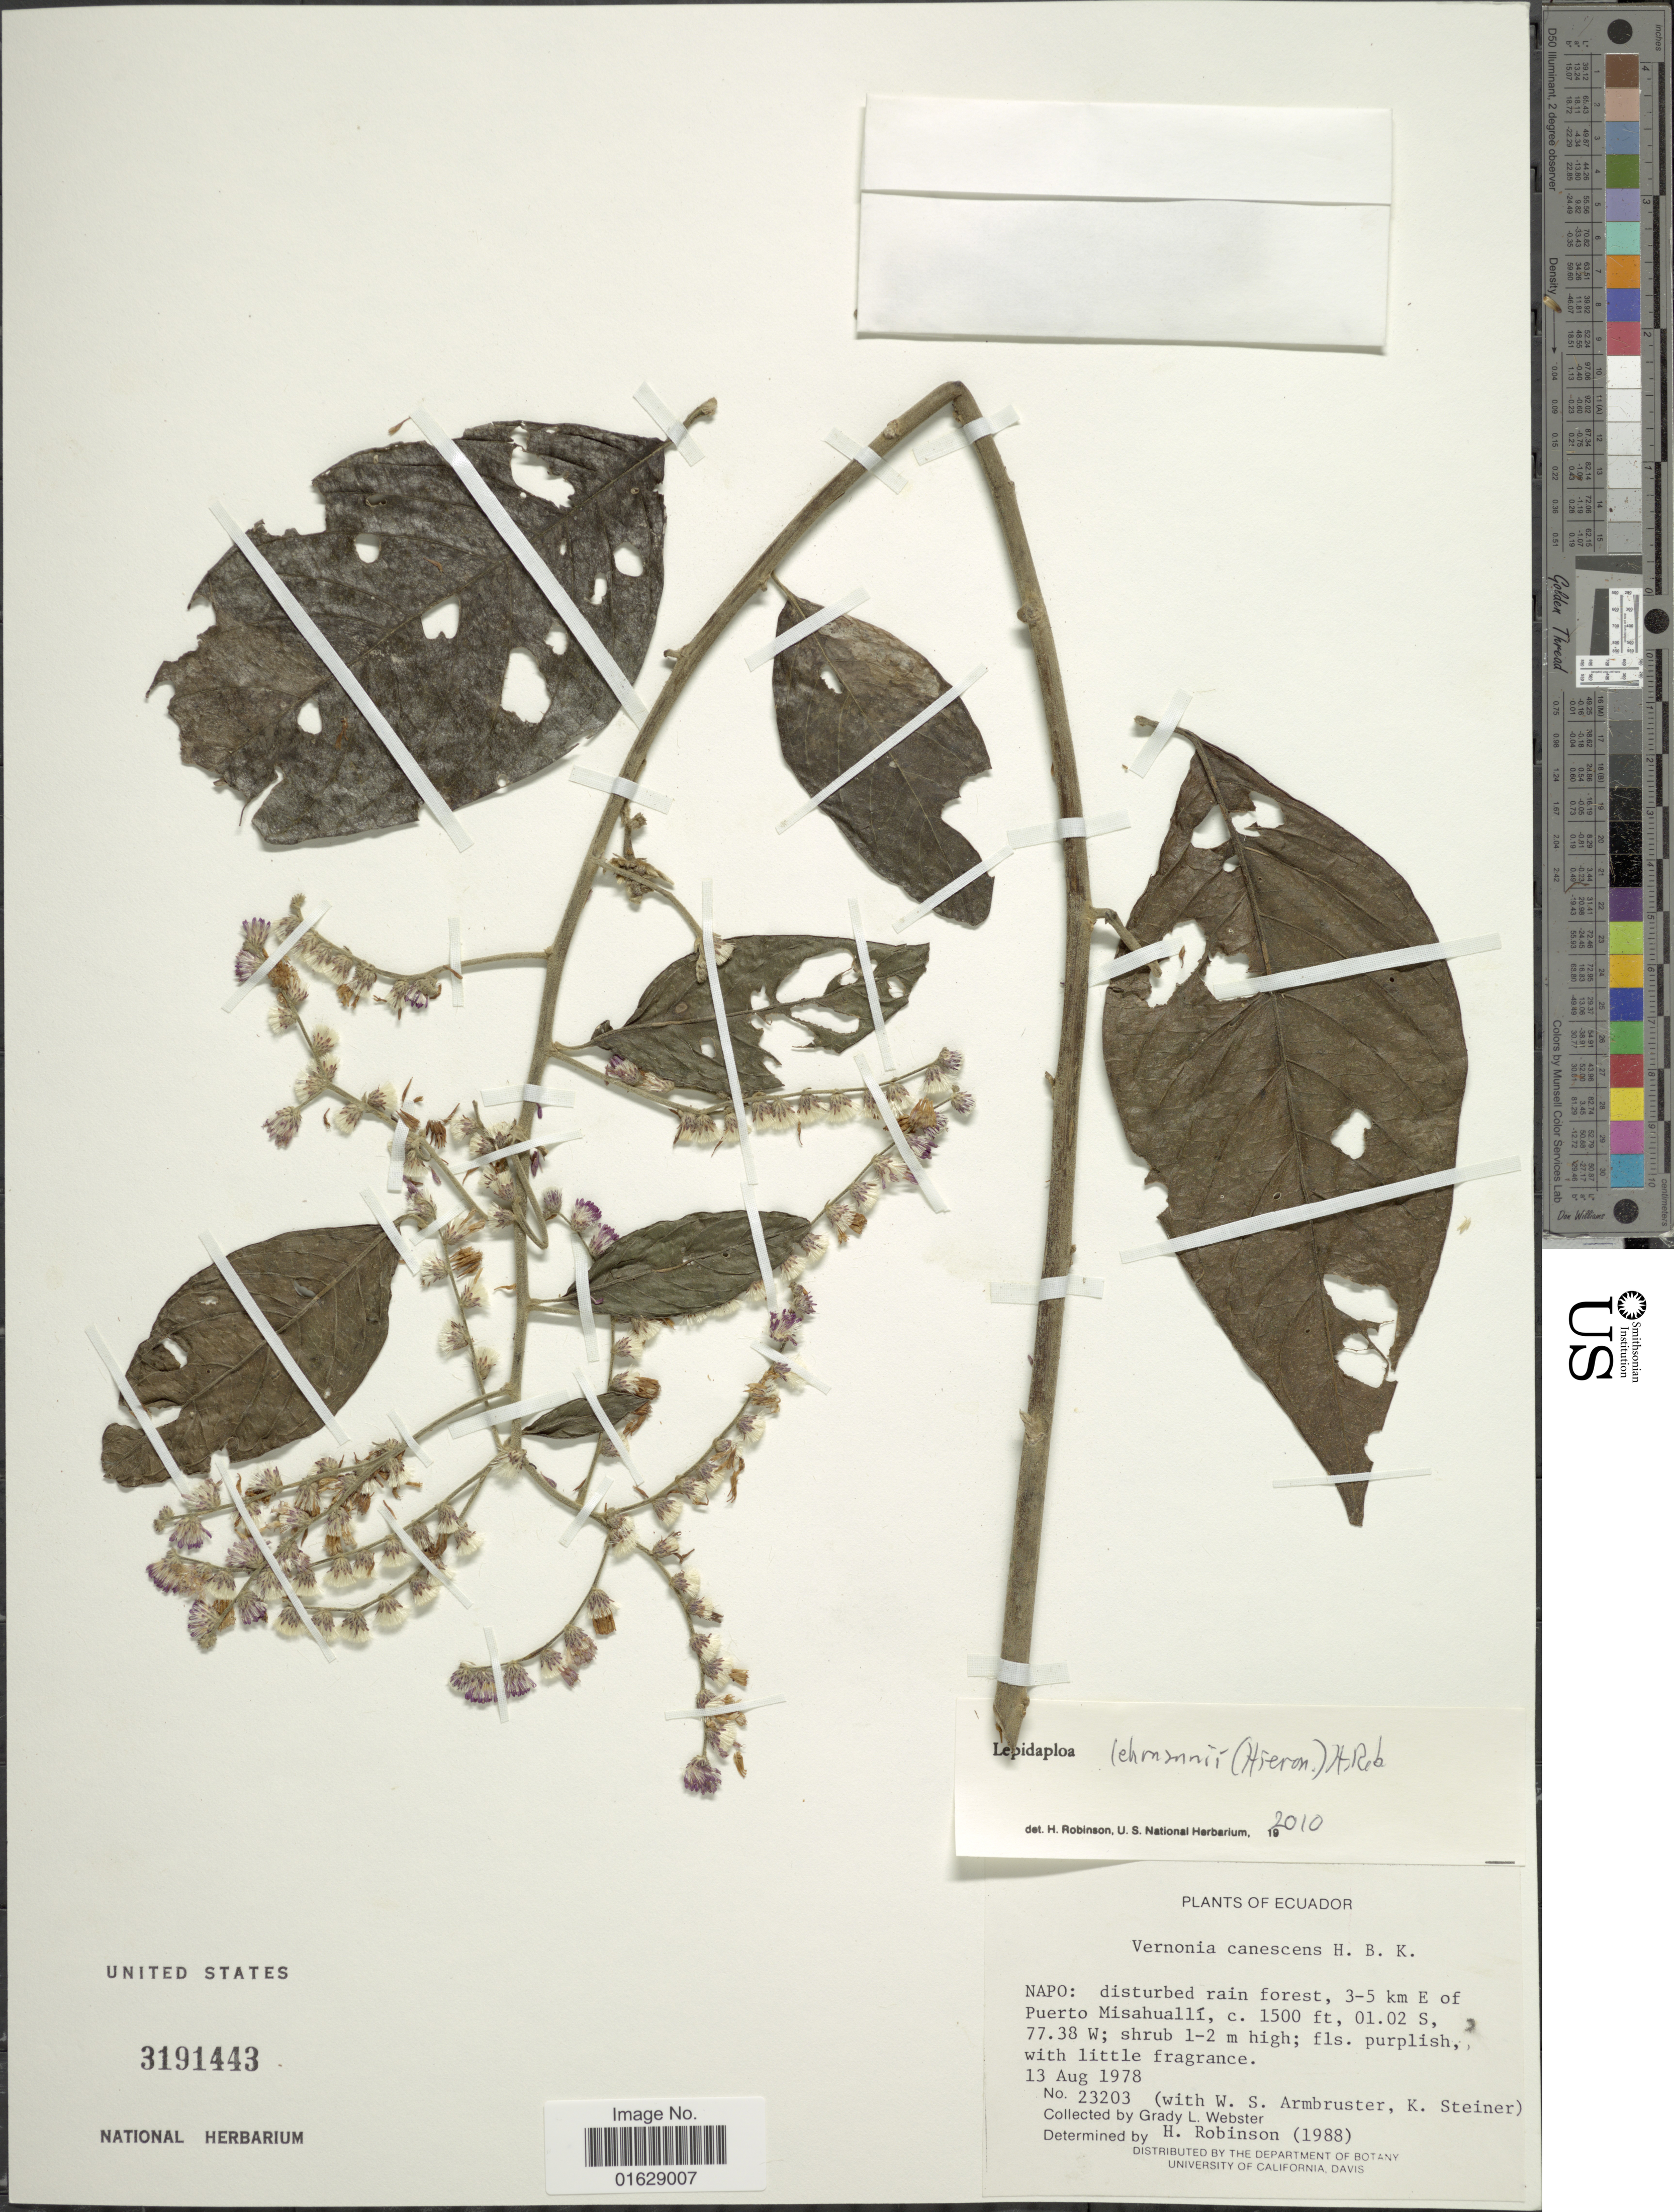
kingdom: Plantae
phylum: Tracheophyta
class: Magnoliopsida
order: Asterales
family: Asteraceae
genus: Lepidaploa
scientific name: Lepidaploa lehmannii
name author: (Hieron.) H. Rob.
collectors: G. L. Webster, W. S. Armbruster & K. Steiner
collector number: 23203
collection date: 1978-08-13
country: Ecuador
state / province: Napo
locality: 3-5 km E of Puerto Misahualli.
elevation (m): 1500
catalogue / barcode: US 3191443